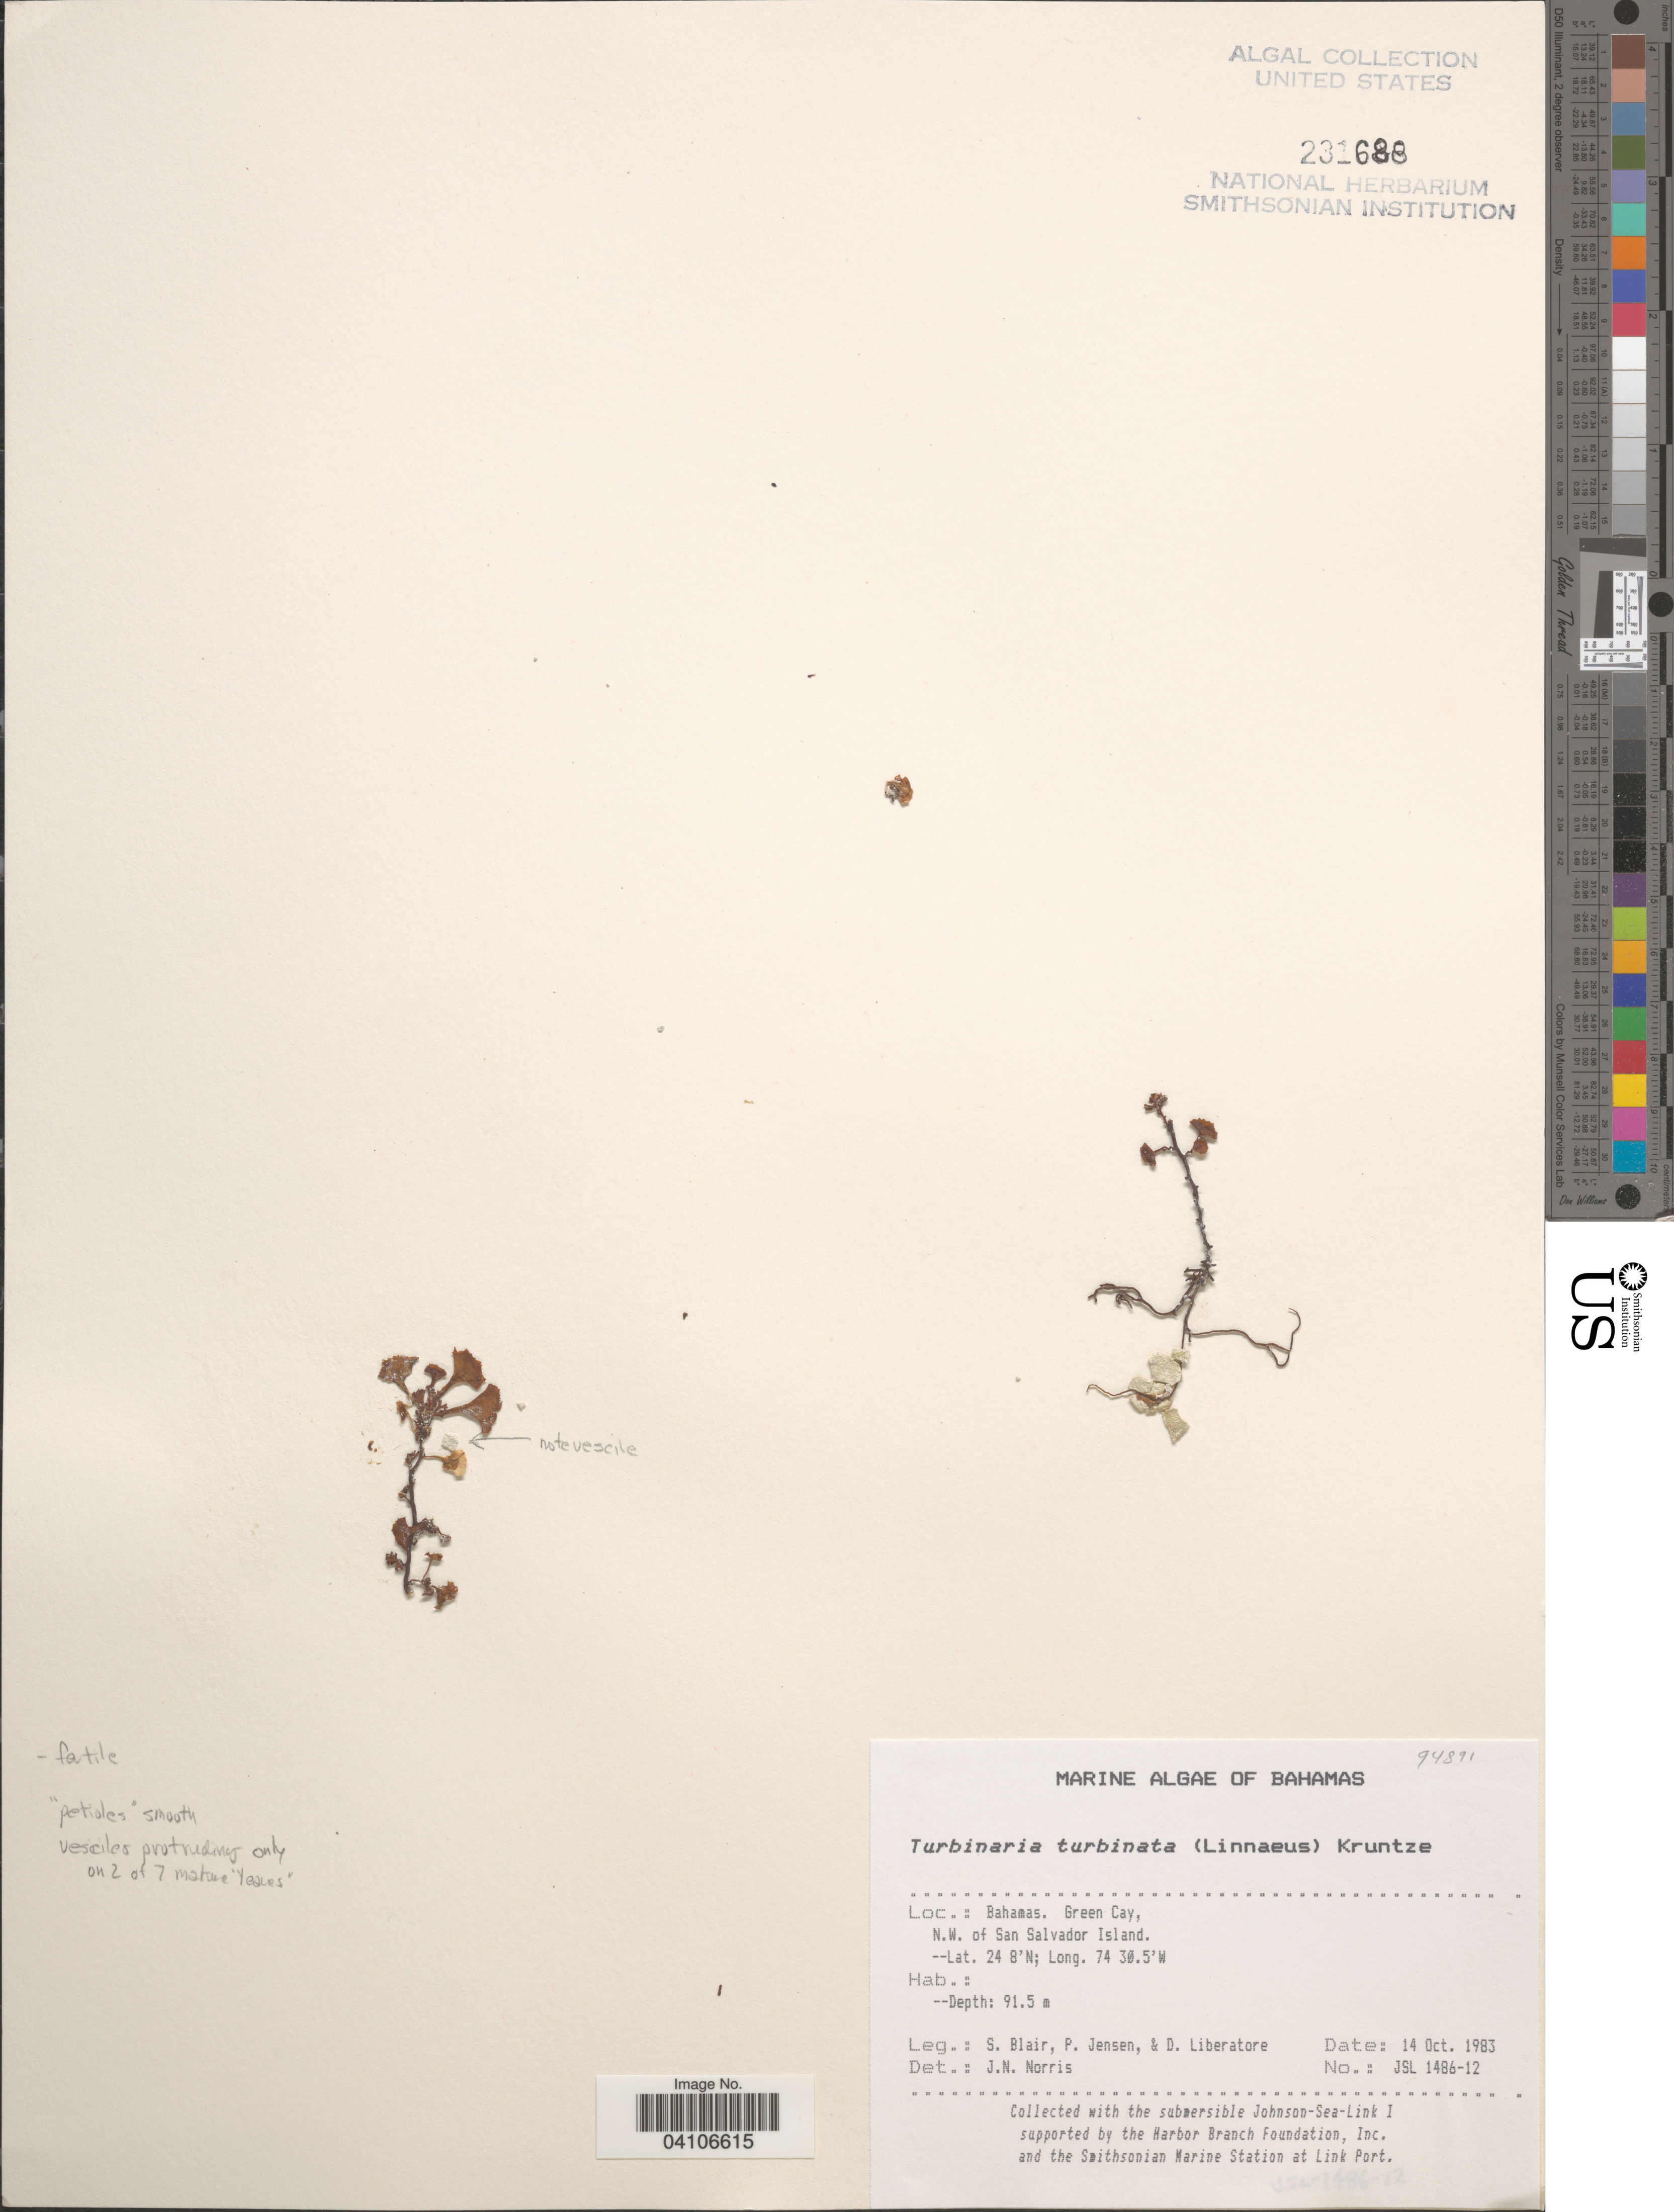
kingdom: Chromista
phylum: Ochrophyta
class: Phaeophyceae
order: Fucales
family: Sargassaceae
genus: Turbinaria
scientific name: Turbinaria turbinata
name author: (L.) Kuntze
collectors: S. M. Blair, P. Jensen & D. Liberatore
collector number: JSL 1486-12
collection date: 1983-10-14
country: Bahamas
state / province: San Salvador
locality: Green Cay, N.W. of San Salvador Island.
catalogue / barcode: US 231688